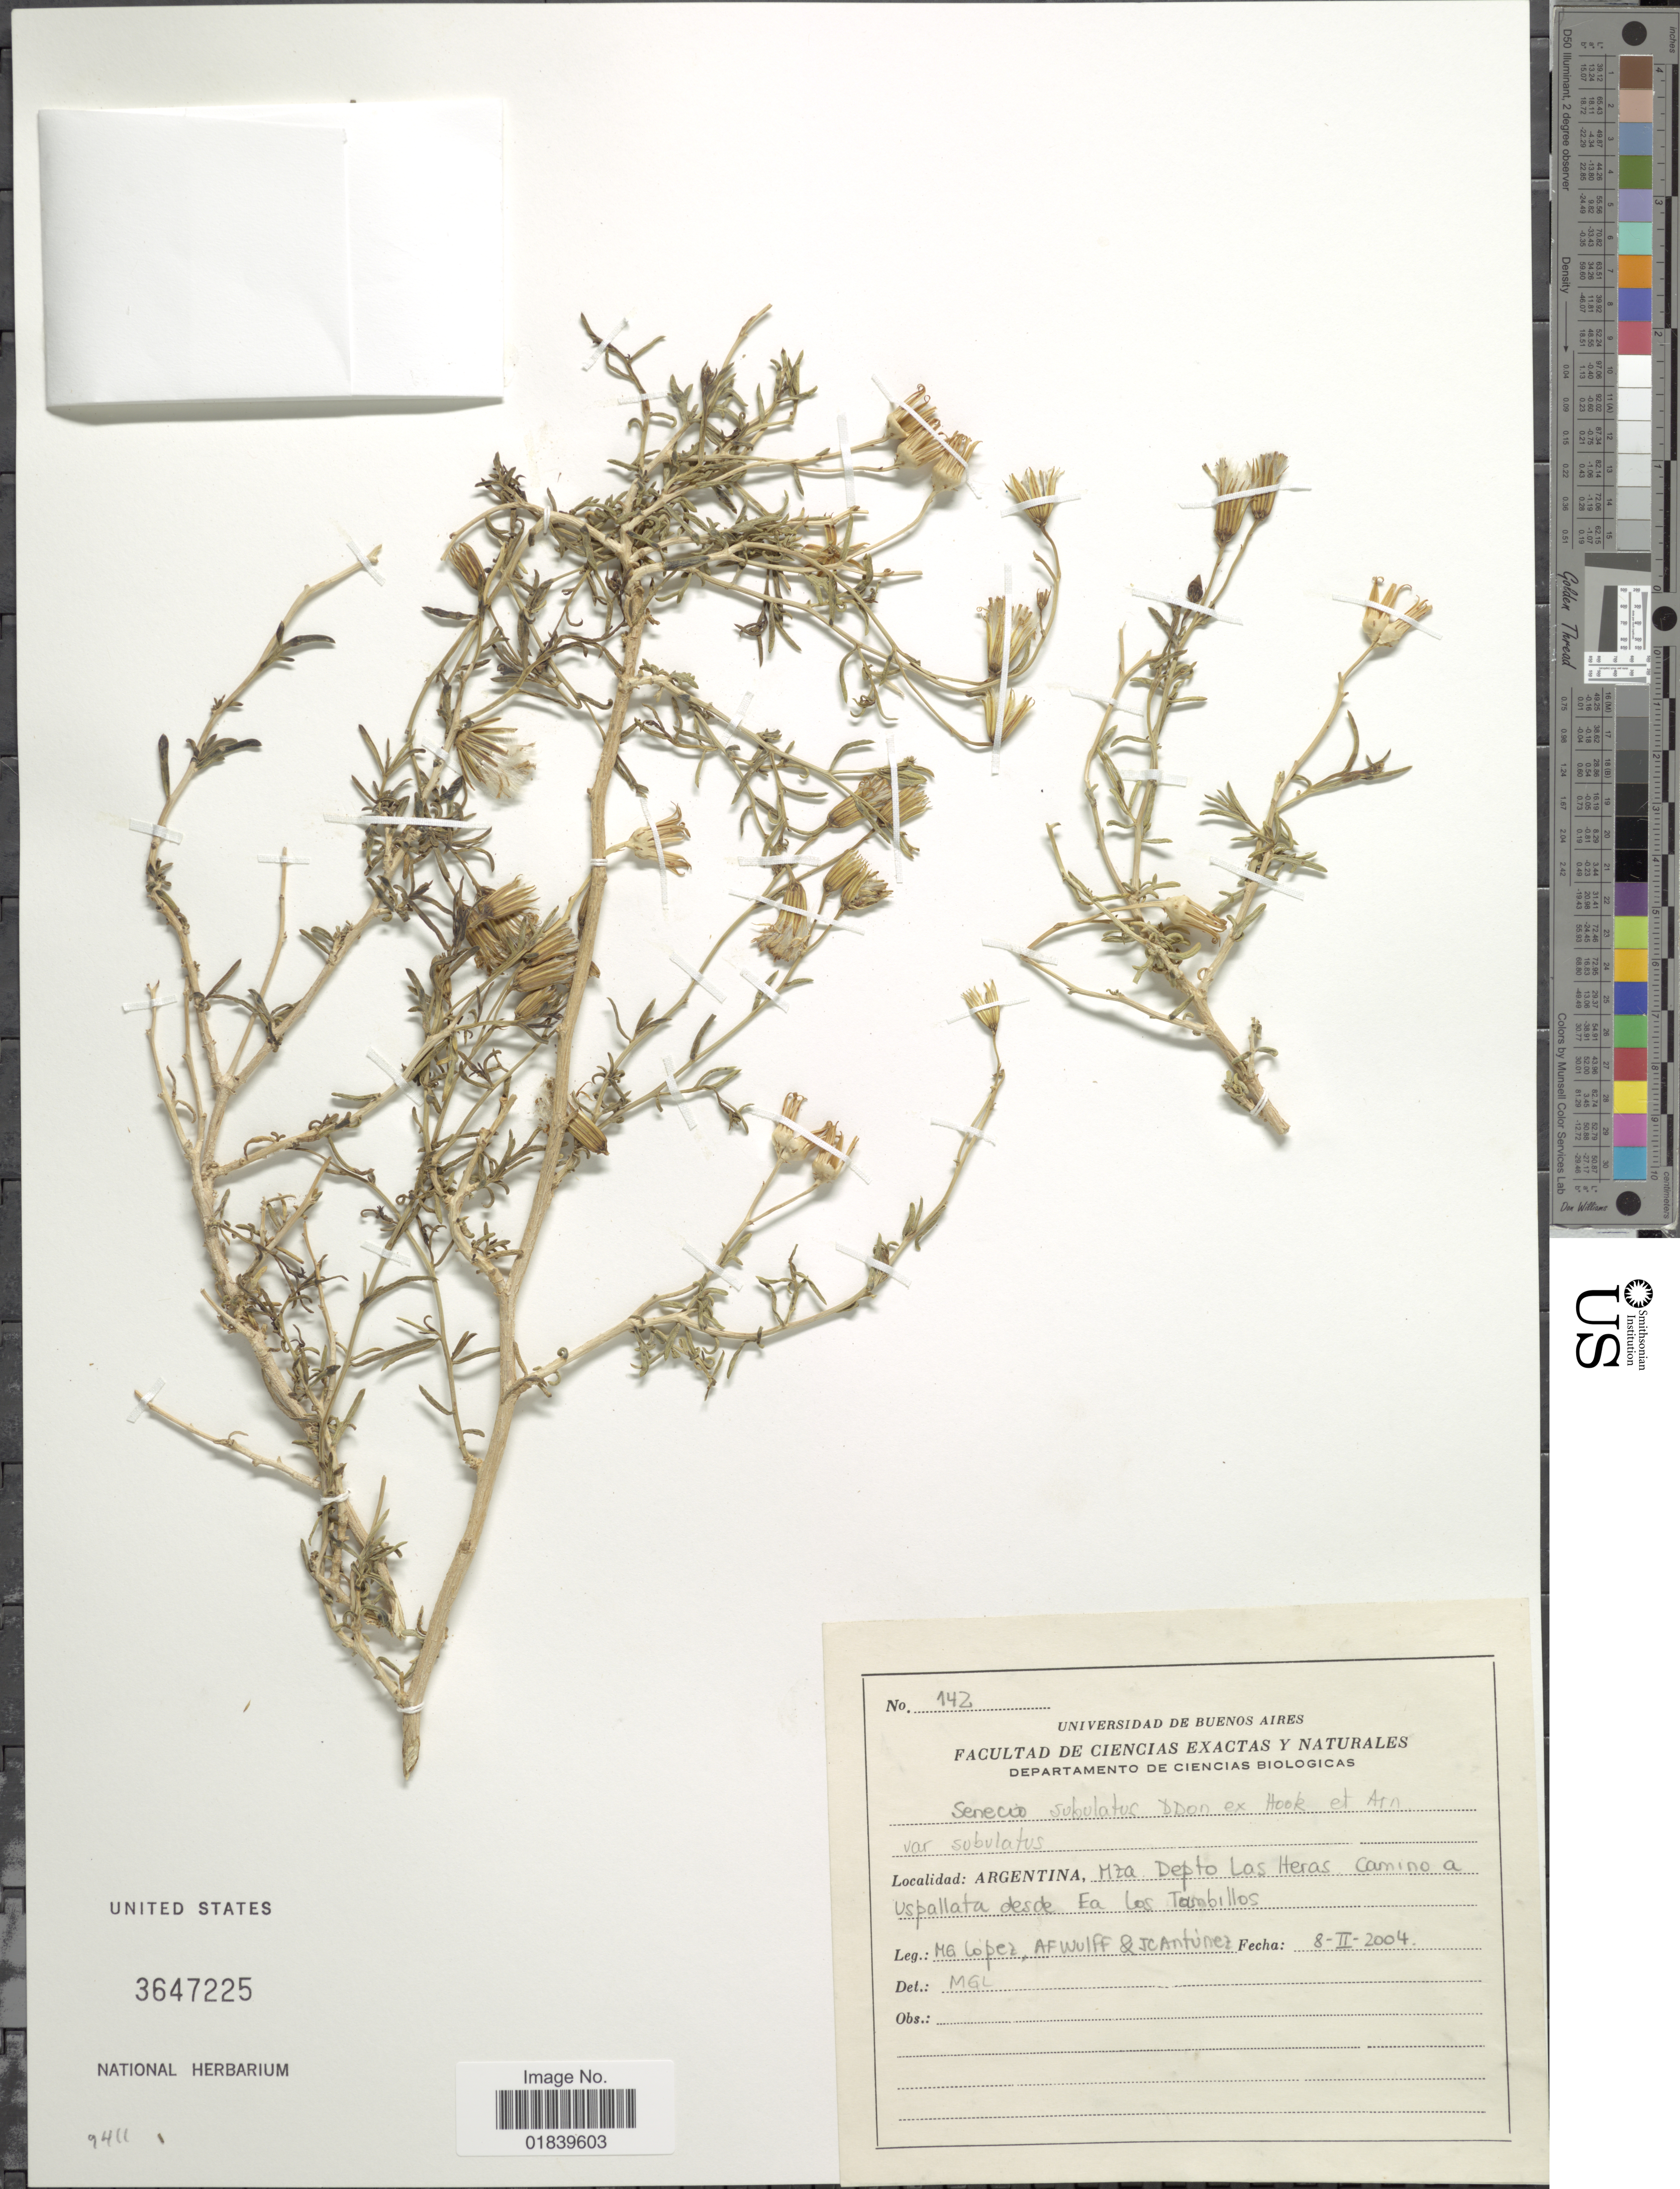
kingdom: Plantae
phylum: Tracheophyta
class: Magnoliopsida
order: Asterales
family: Asteraceae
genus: Senecio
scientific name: Senecio subulatus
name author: D. Don ex Hook. & Arn.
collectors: M. López, A. Wolff & J. Antunez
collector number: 142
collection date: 2004-02-08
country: Argentina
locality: Argentina, Mza. Depto Las Heras camino a Uspallata desde Ea Los Tambillos.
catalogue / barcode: US 3647225